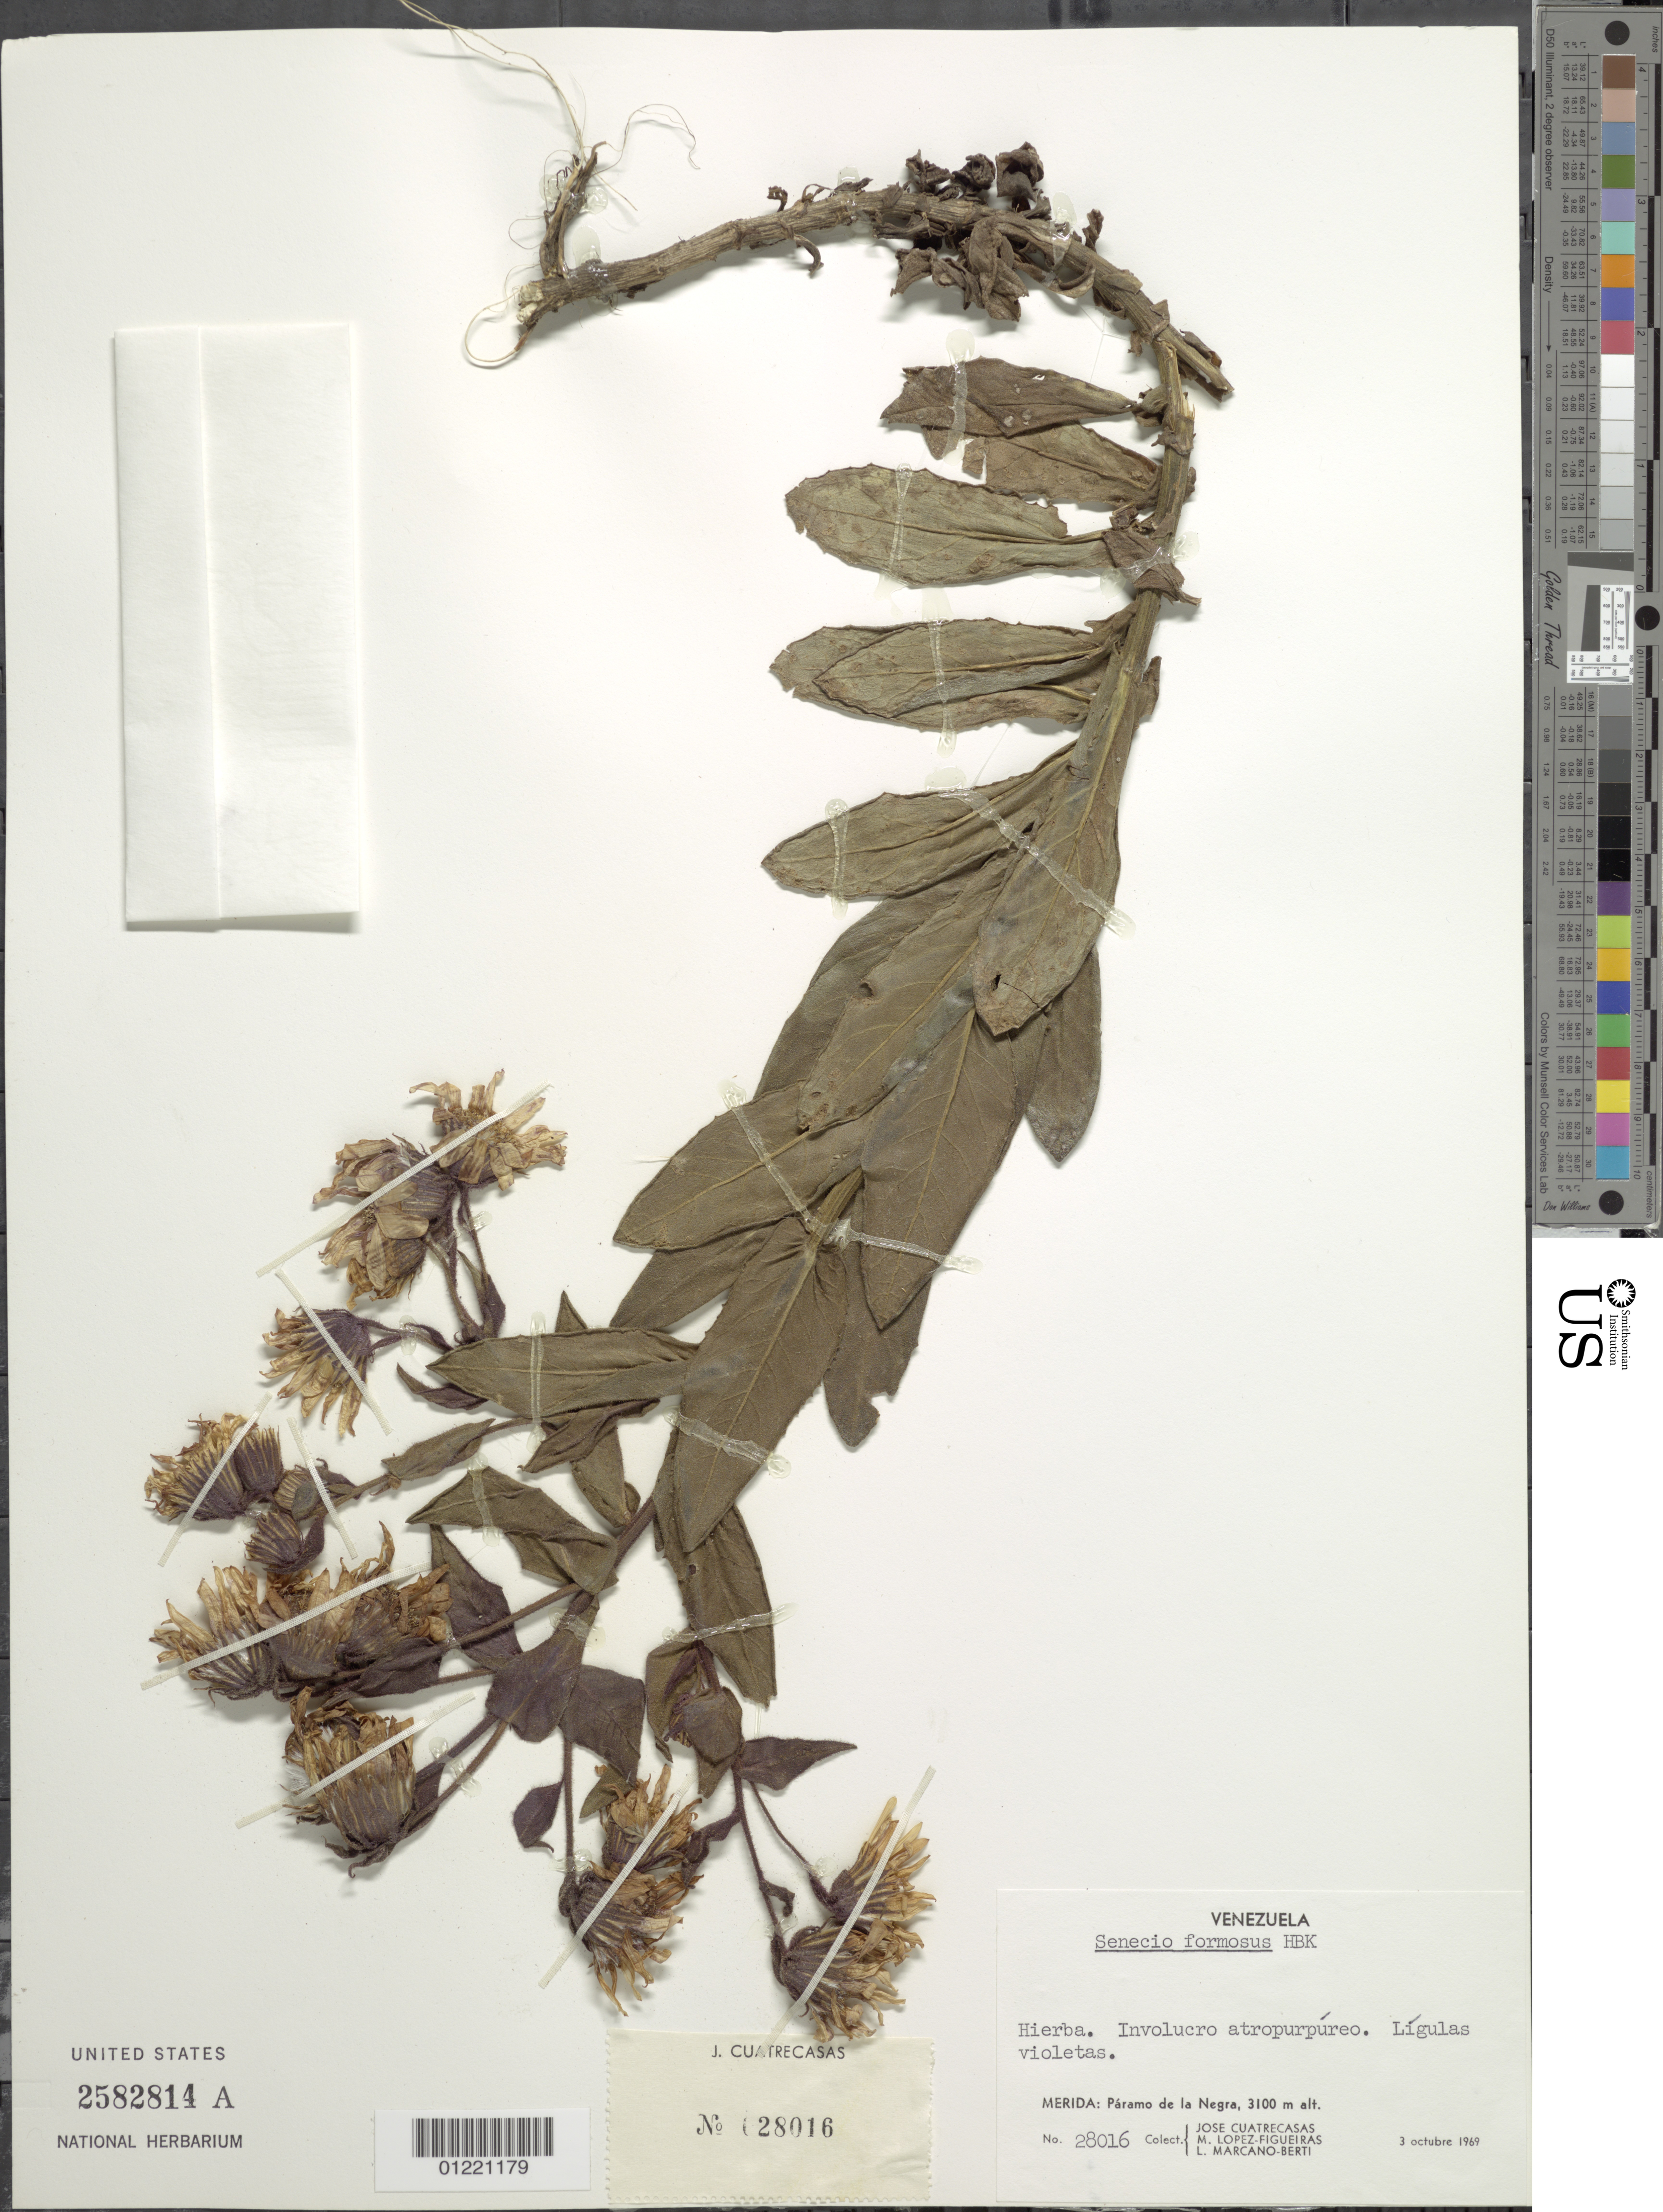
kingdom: Plantae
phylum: Tracheophyta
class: Magnoliopsida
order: Asterales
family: Asteraceae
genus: Senecio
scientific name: Senecio wedglacialis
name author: Cuatrec.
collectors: J. Cuatrecasas, M. López Figueiras & L. Marcano-Berti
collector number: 28016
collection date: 1969-10-03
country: Venezuela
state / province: Mérida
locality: Páramo de la Negra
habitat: paramo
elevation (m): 3100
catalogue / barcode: US 2582814A